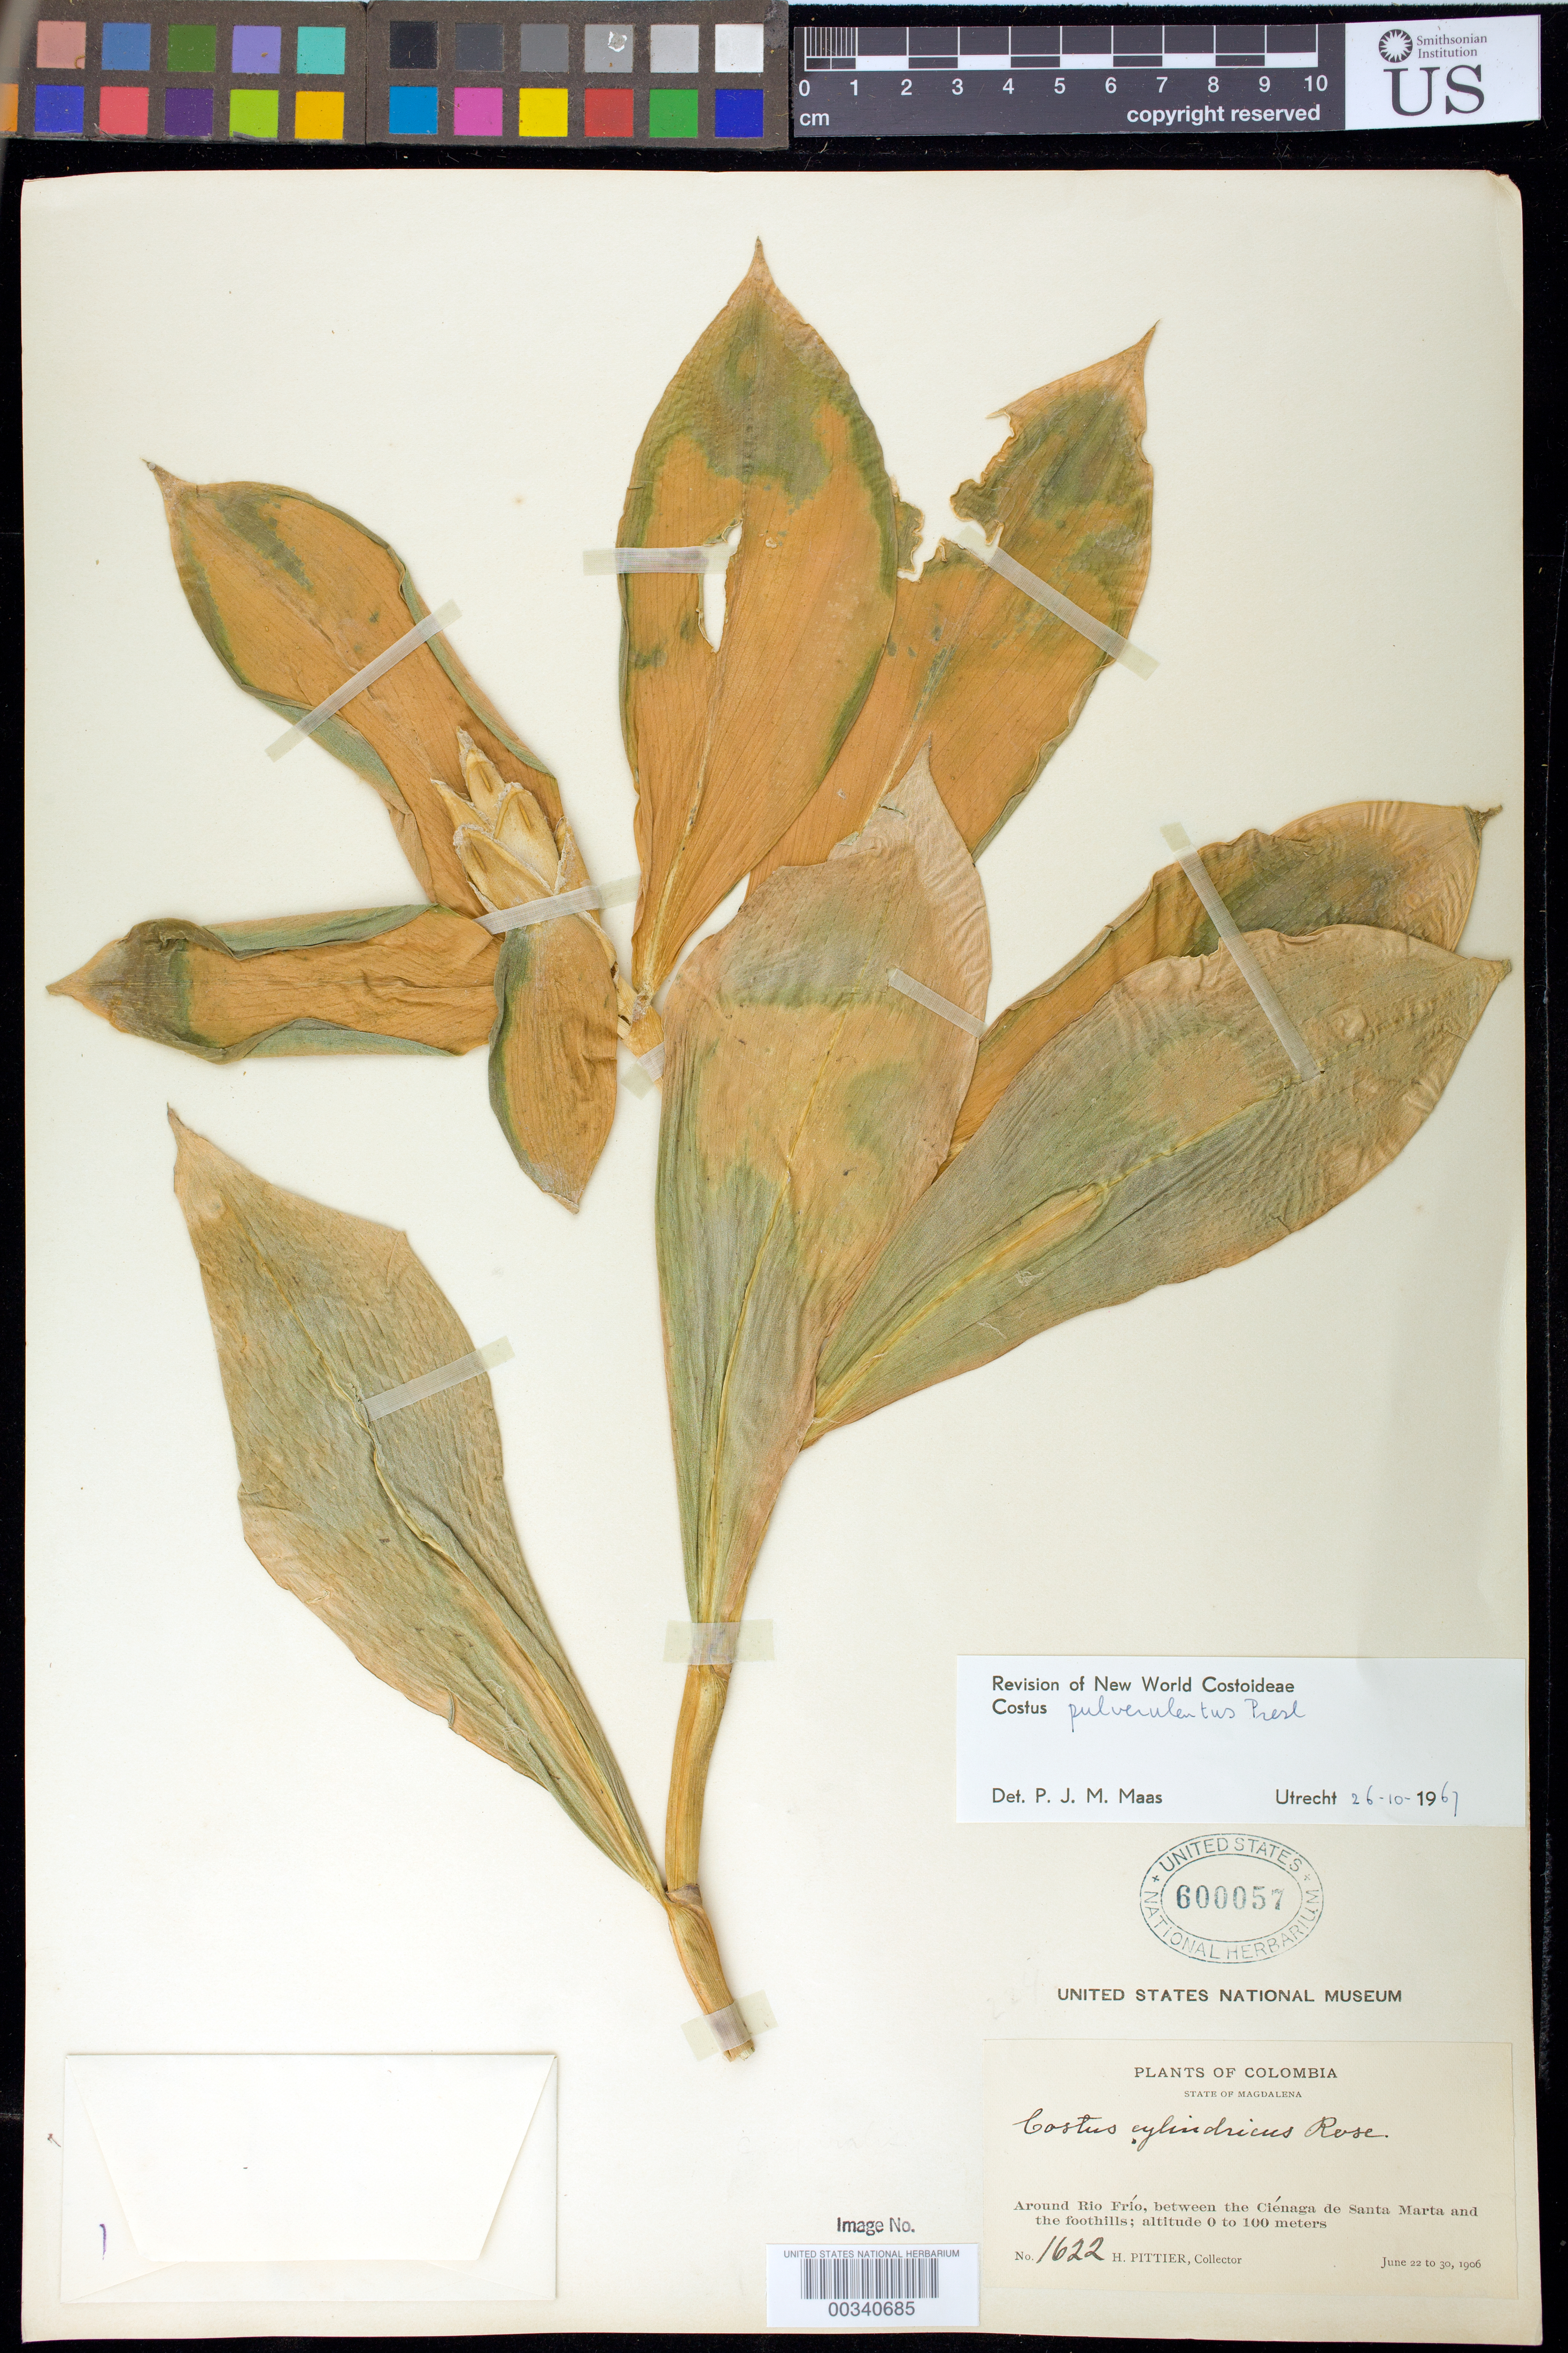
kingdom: Plantae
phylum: Tracheophyta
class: Liliopsida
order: Zingiberales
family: Costaceae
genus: Costus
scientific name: Costus pulverulentus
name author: C. Presl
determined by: Maas, Paul J. M.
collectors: H. F. Pittier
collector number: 1622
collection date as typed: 22 Jun 1906 to 30 Jun 1906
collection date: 1906-06-22/1906-06-30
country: Colombia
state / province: Magdalena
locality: Around Rio Frio, between the Cienaga de Santa Marta and the foothills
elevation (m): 0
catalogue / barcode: US 600057